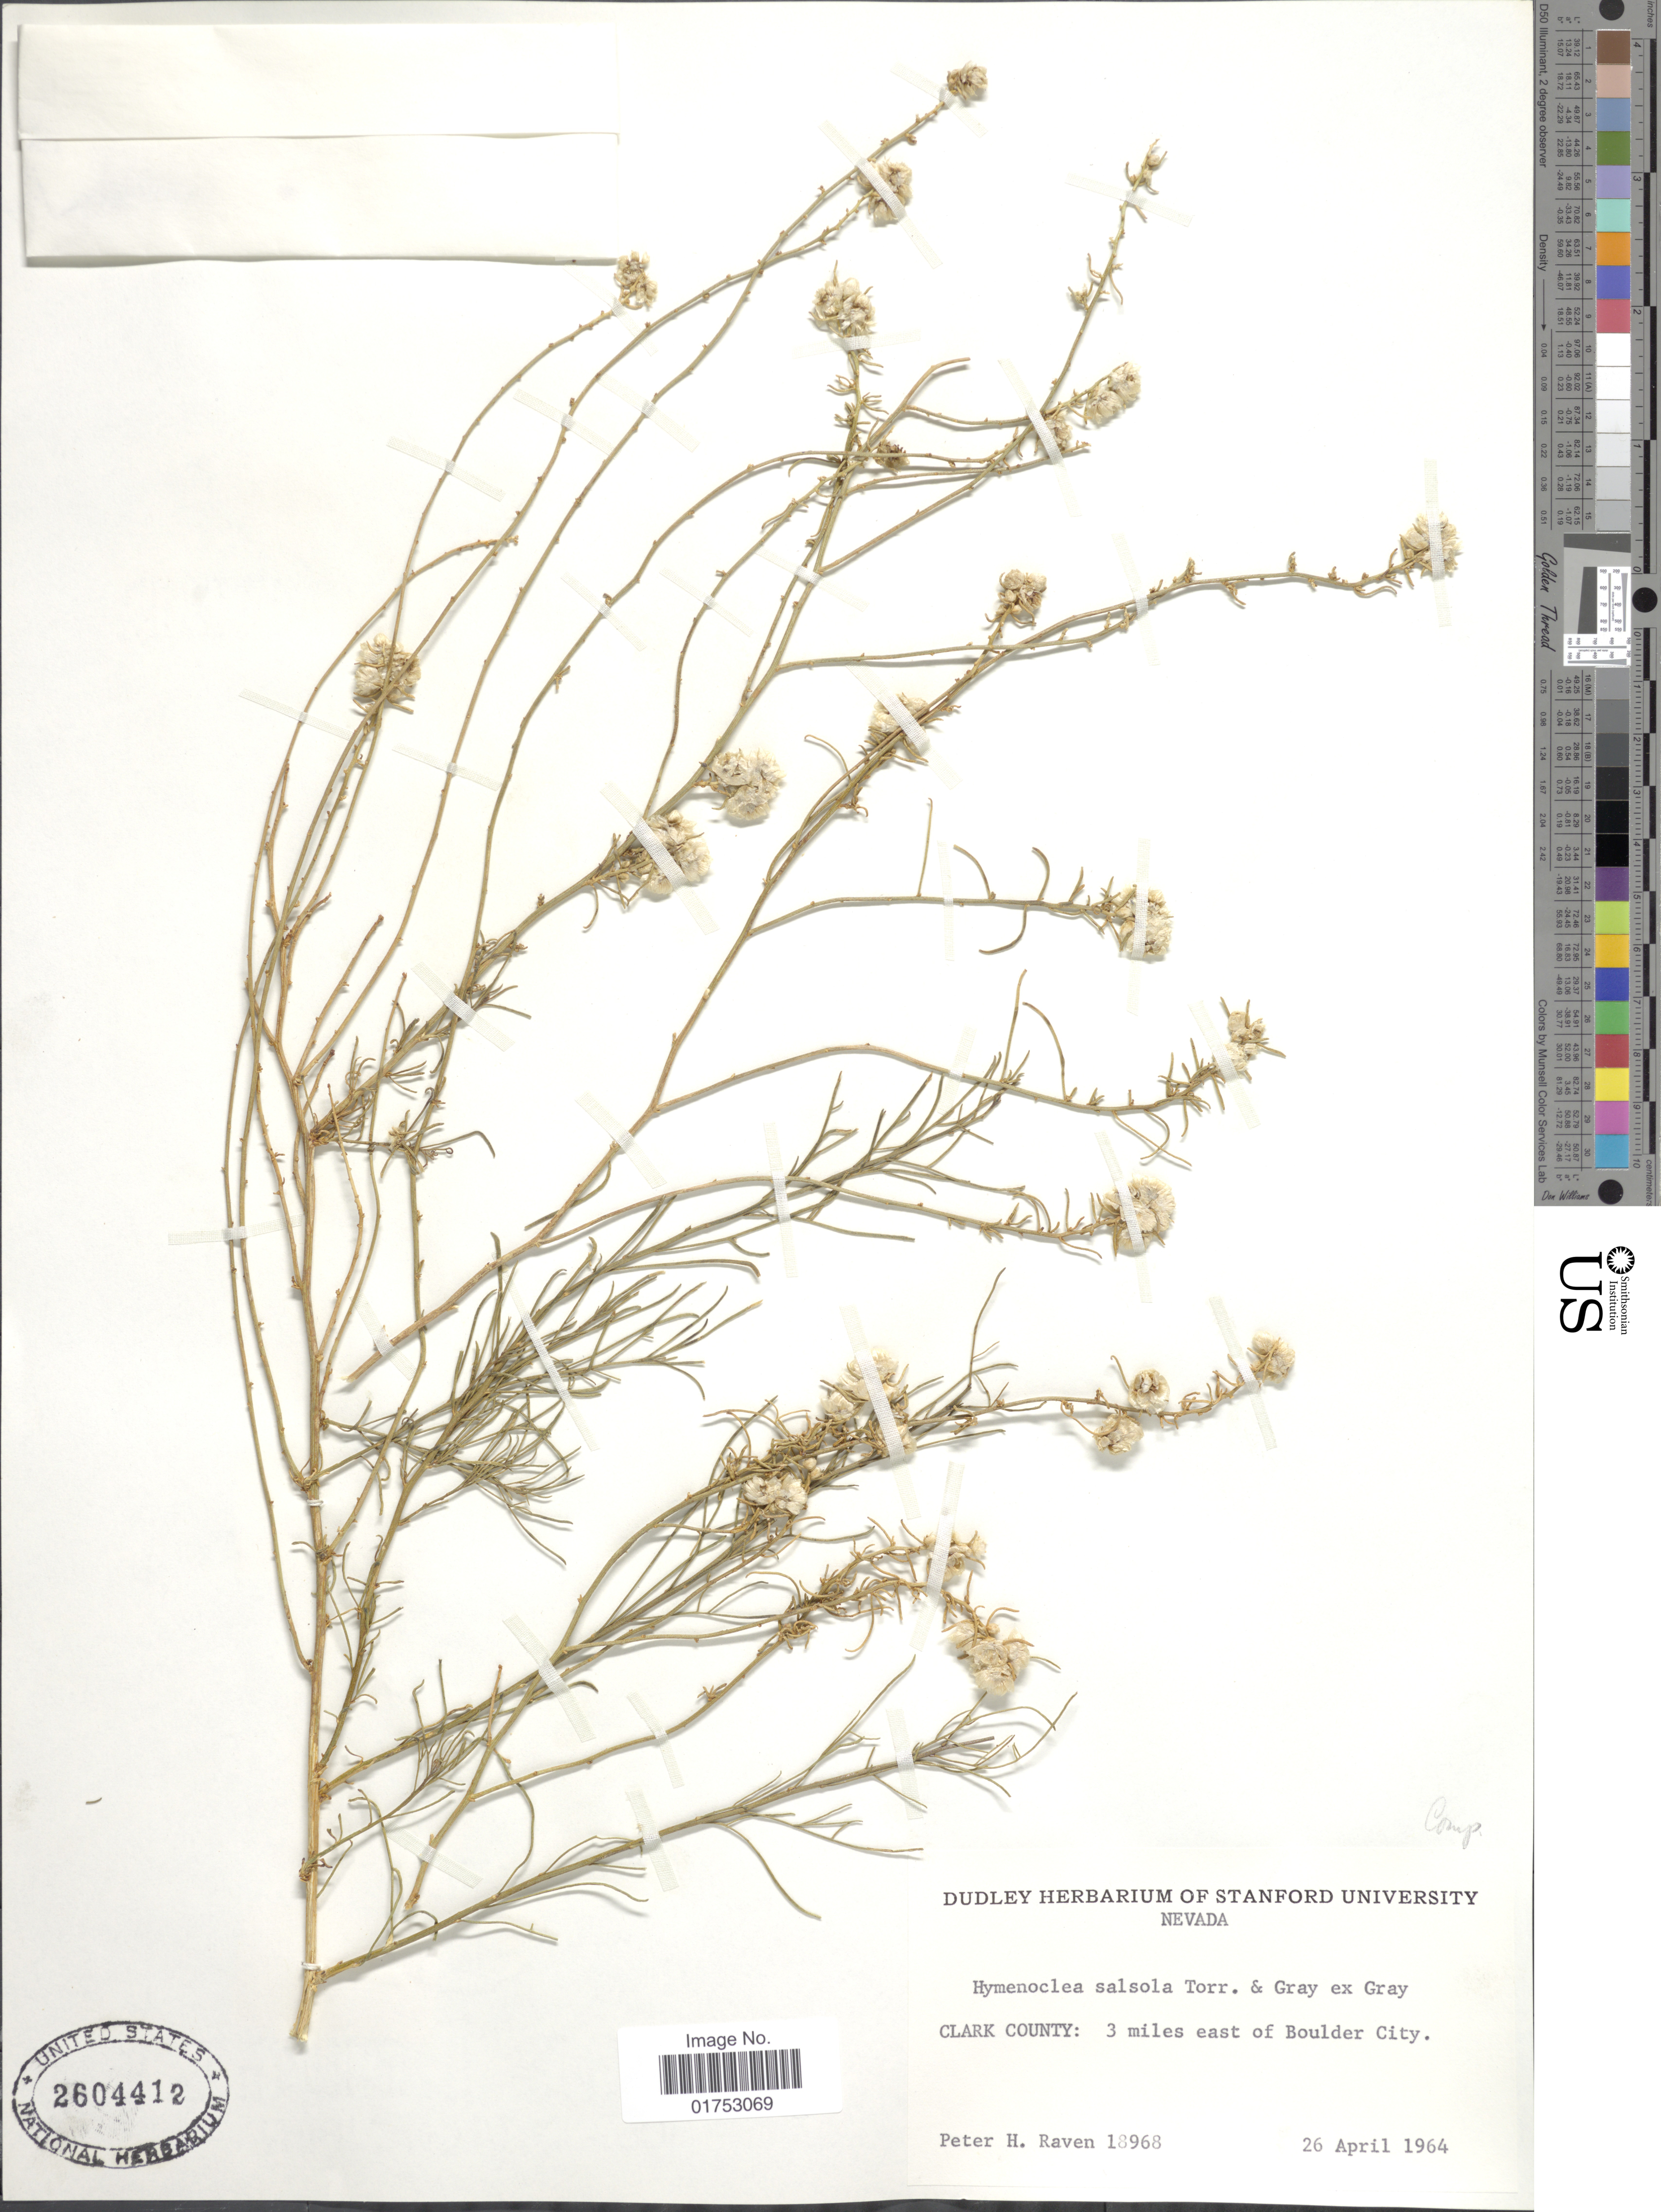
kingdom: Plantae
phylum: Tracheophyta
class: Magnoliopsida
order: Asterales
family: Asteraceae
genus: Hymenoclea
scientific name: Hymenoclea salsola var. fasciculata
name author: (A. Nelson) K.M. Peterson & W.W.Payne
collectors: P. Raven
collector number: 18968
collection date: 1964-04-26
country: United States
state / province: Nevada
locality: Clark County, 3 miles east of Boulder City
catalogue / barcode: US 2604412